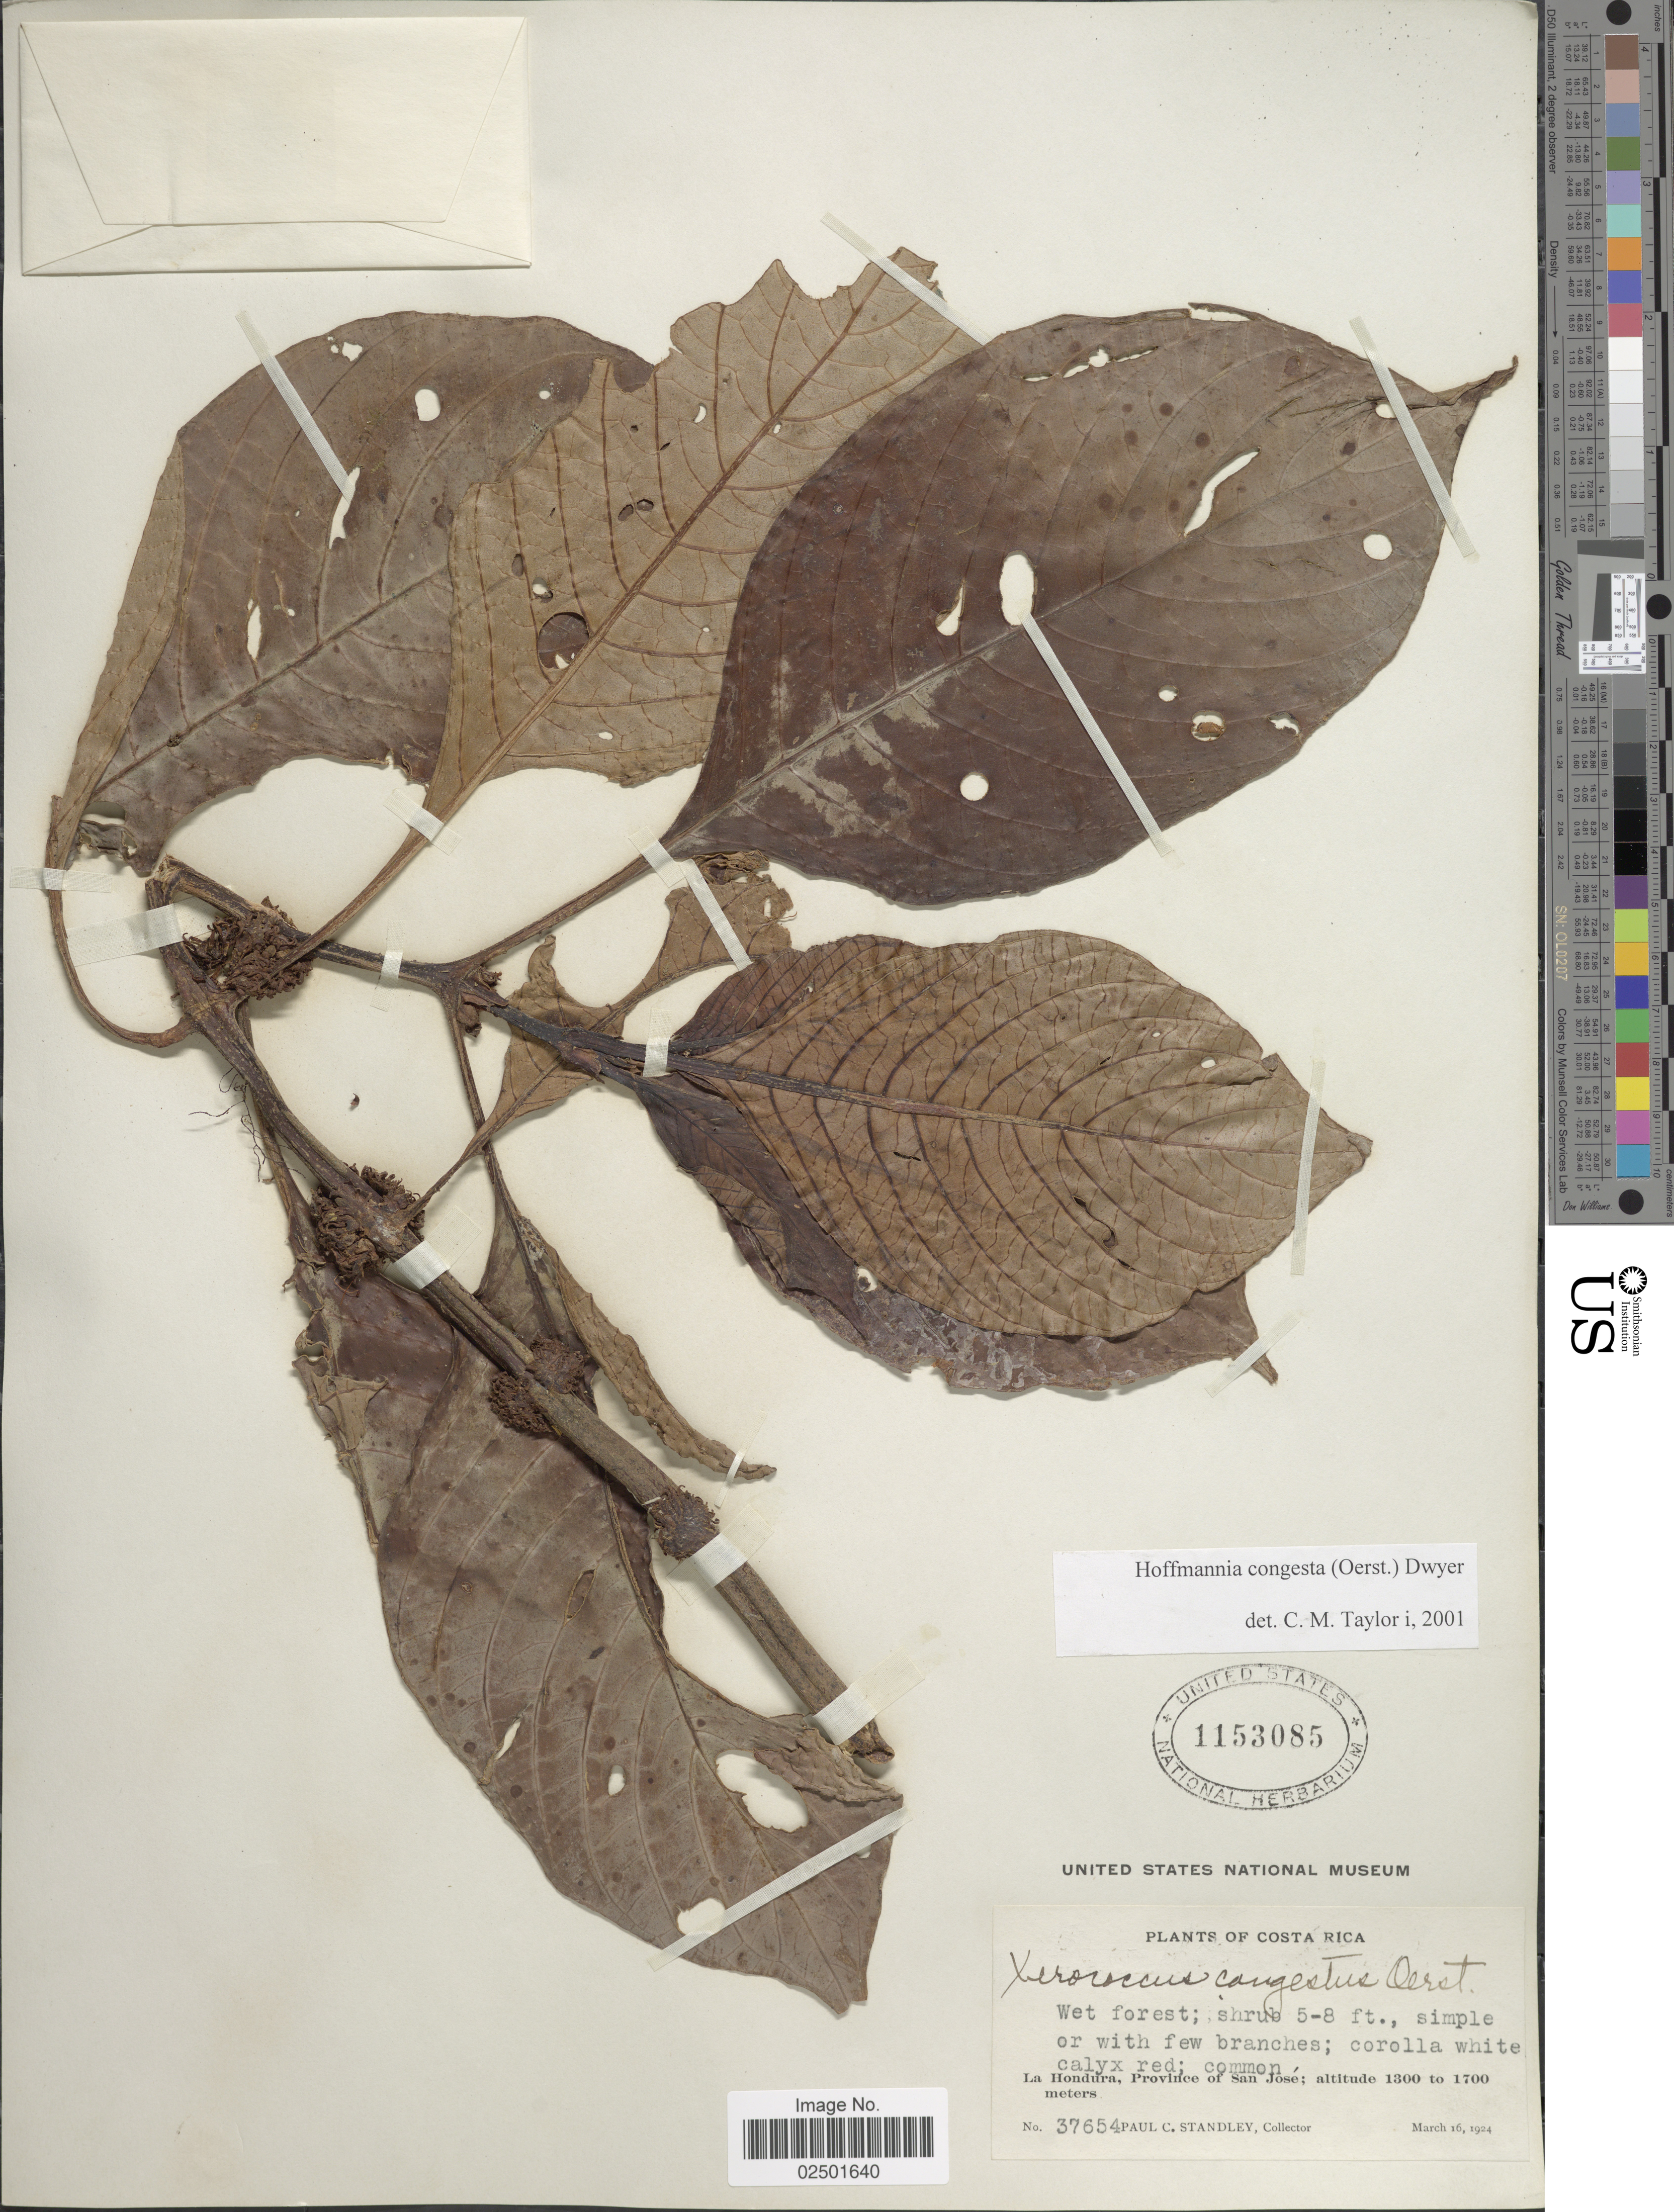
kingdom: Plantae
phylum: Tracheophyta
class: Magnoliopsida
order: Gentianales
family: Rubiaceae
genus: Hoffmannia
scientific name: Hoffmannia congesta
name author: (Oerst.) Dwyer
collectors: P. C. Standley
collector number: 37654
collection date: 1924-03-16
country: Costa Rica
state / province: San José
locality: La Hondura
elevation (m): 1300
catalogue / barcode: US 1153085